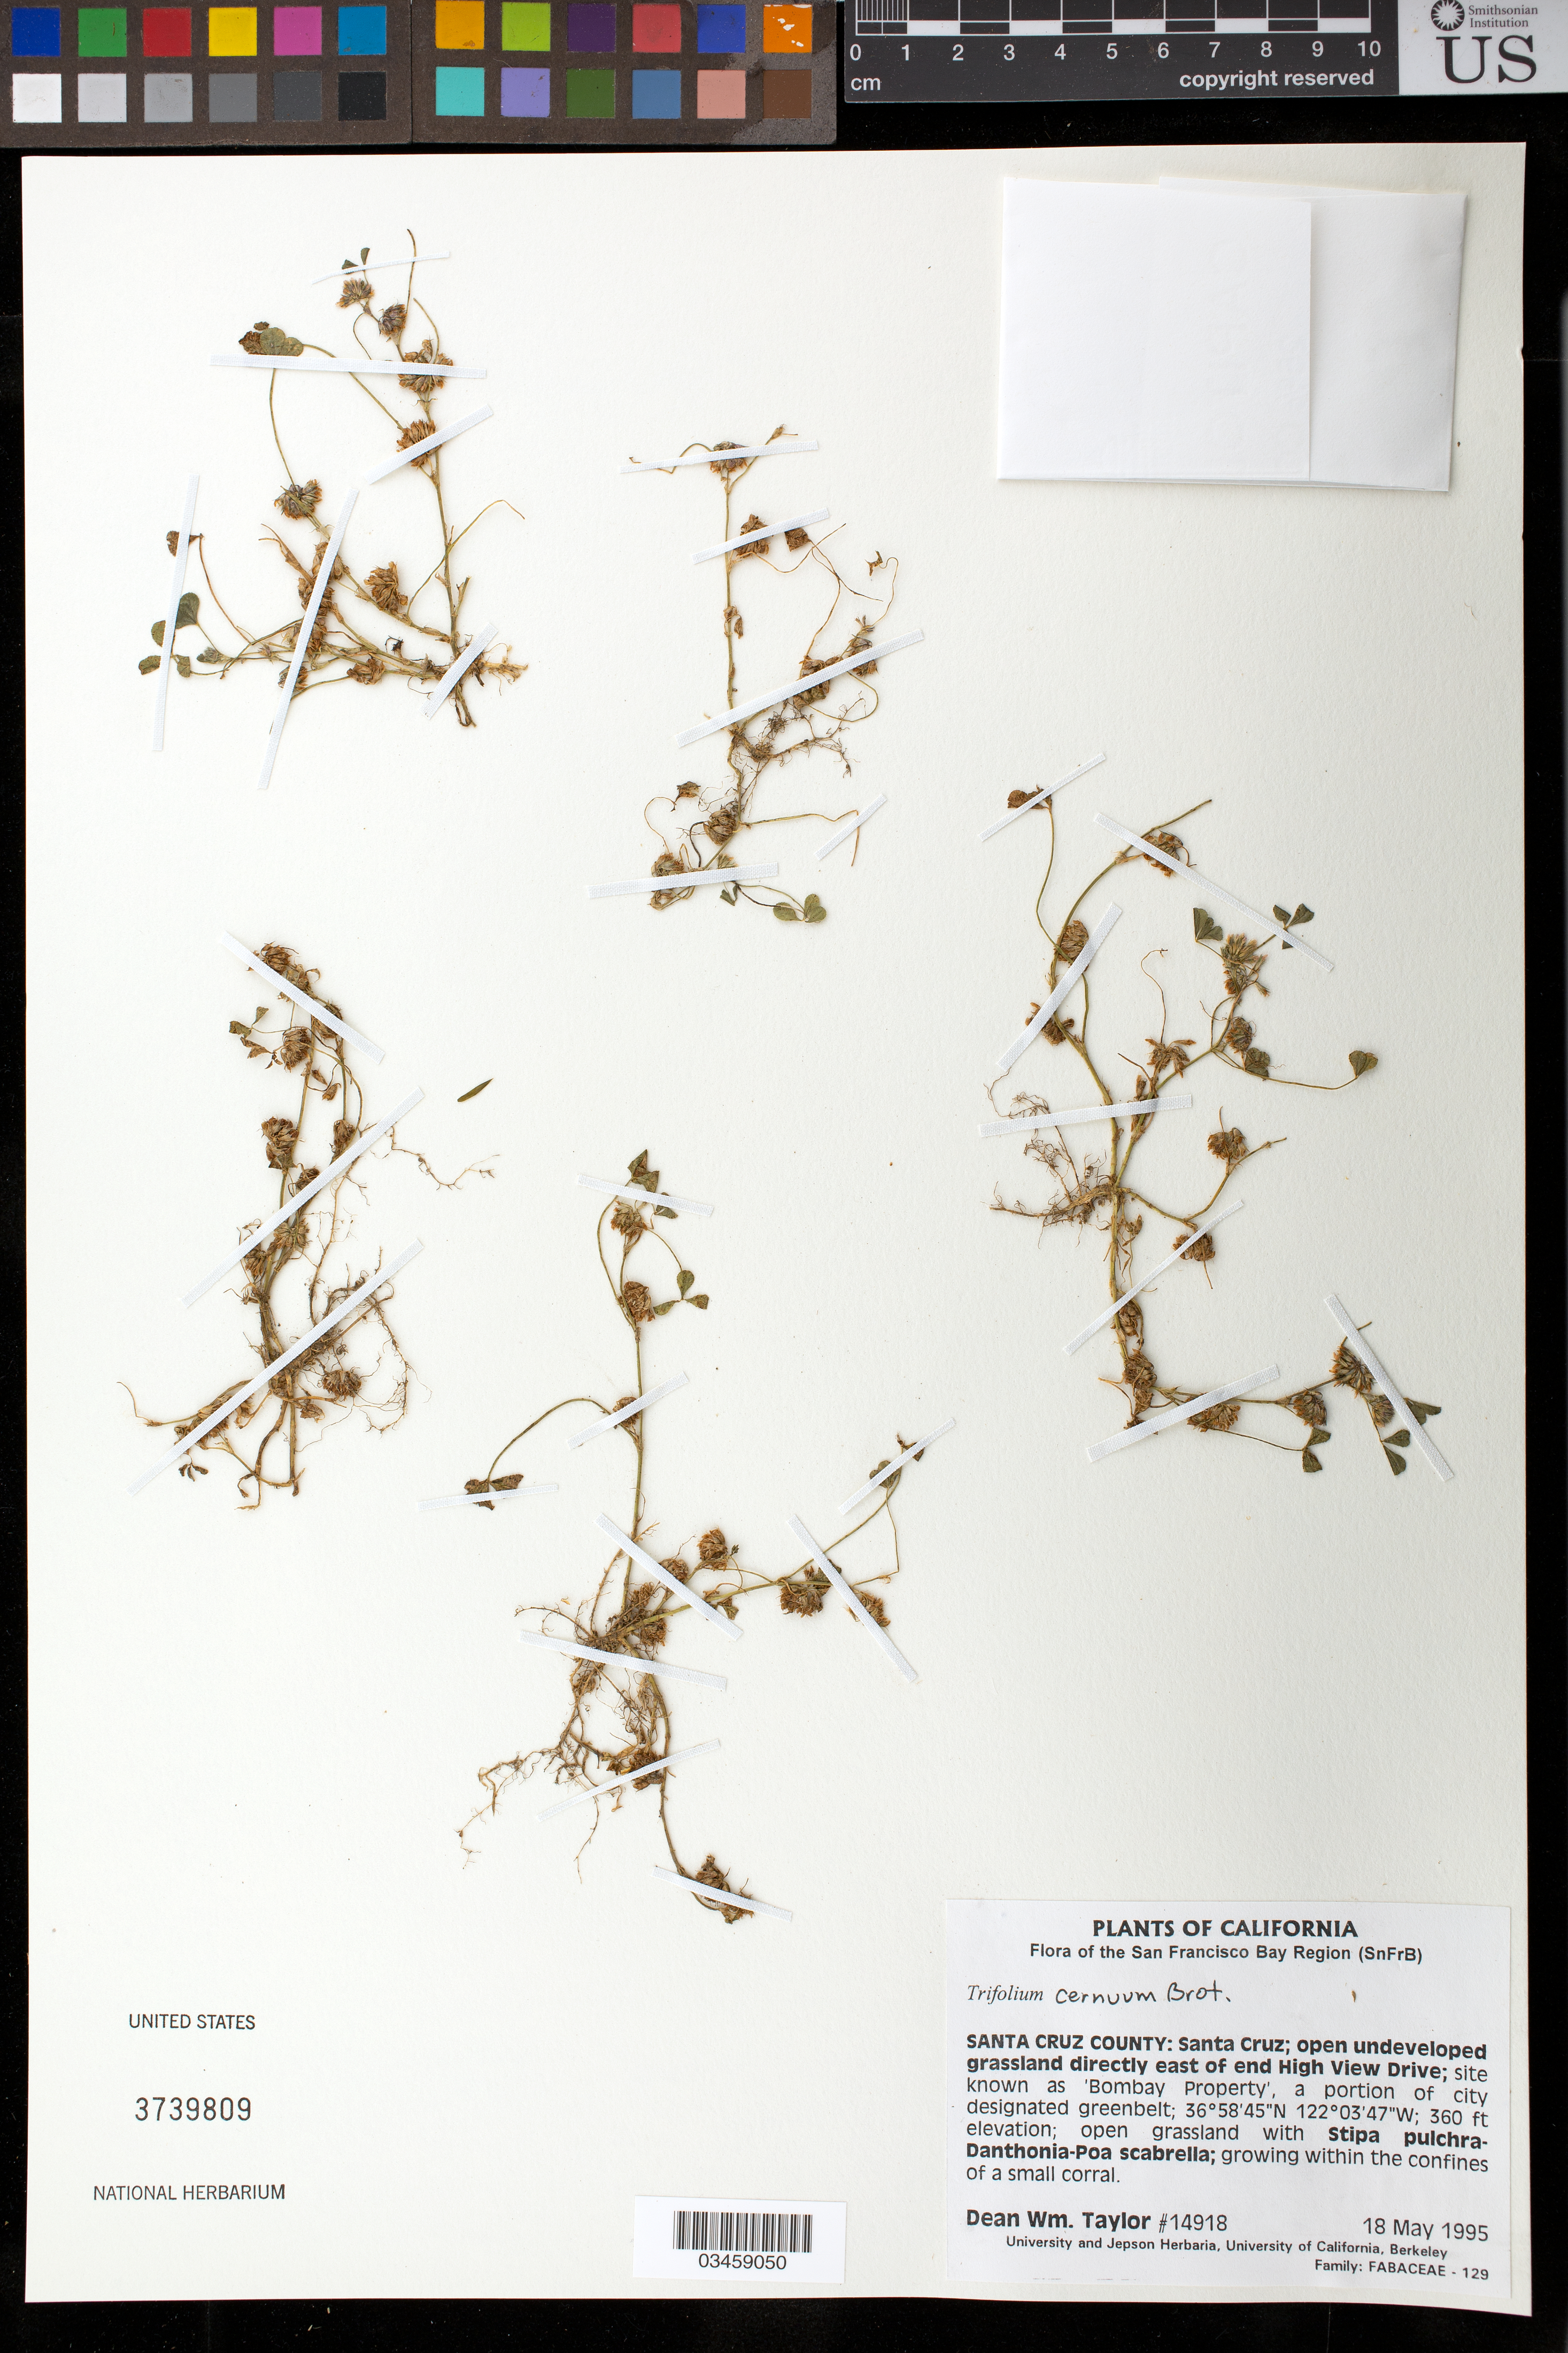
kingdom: Plantae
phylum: Tracheophyta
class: Magnoliopsida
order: Fabales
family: Fabaceae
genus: Trifolium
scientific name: Trifolium cernuum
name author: Brot.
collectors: D. W. Taylor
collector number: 14918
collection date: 1995-05-18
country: United States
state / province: California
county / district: Santa Cruz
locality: East of end High View Drive, site known as "Bombay Property"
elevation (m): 110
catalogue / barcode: US 3739809